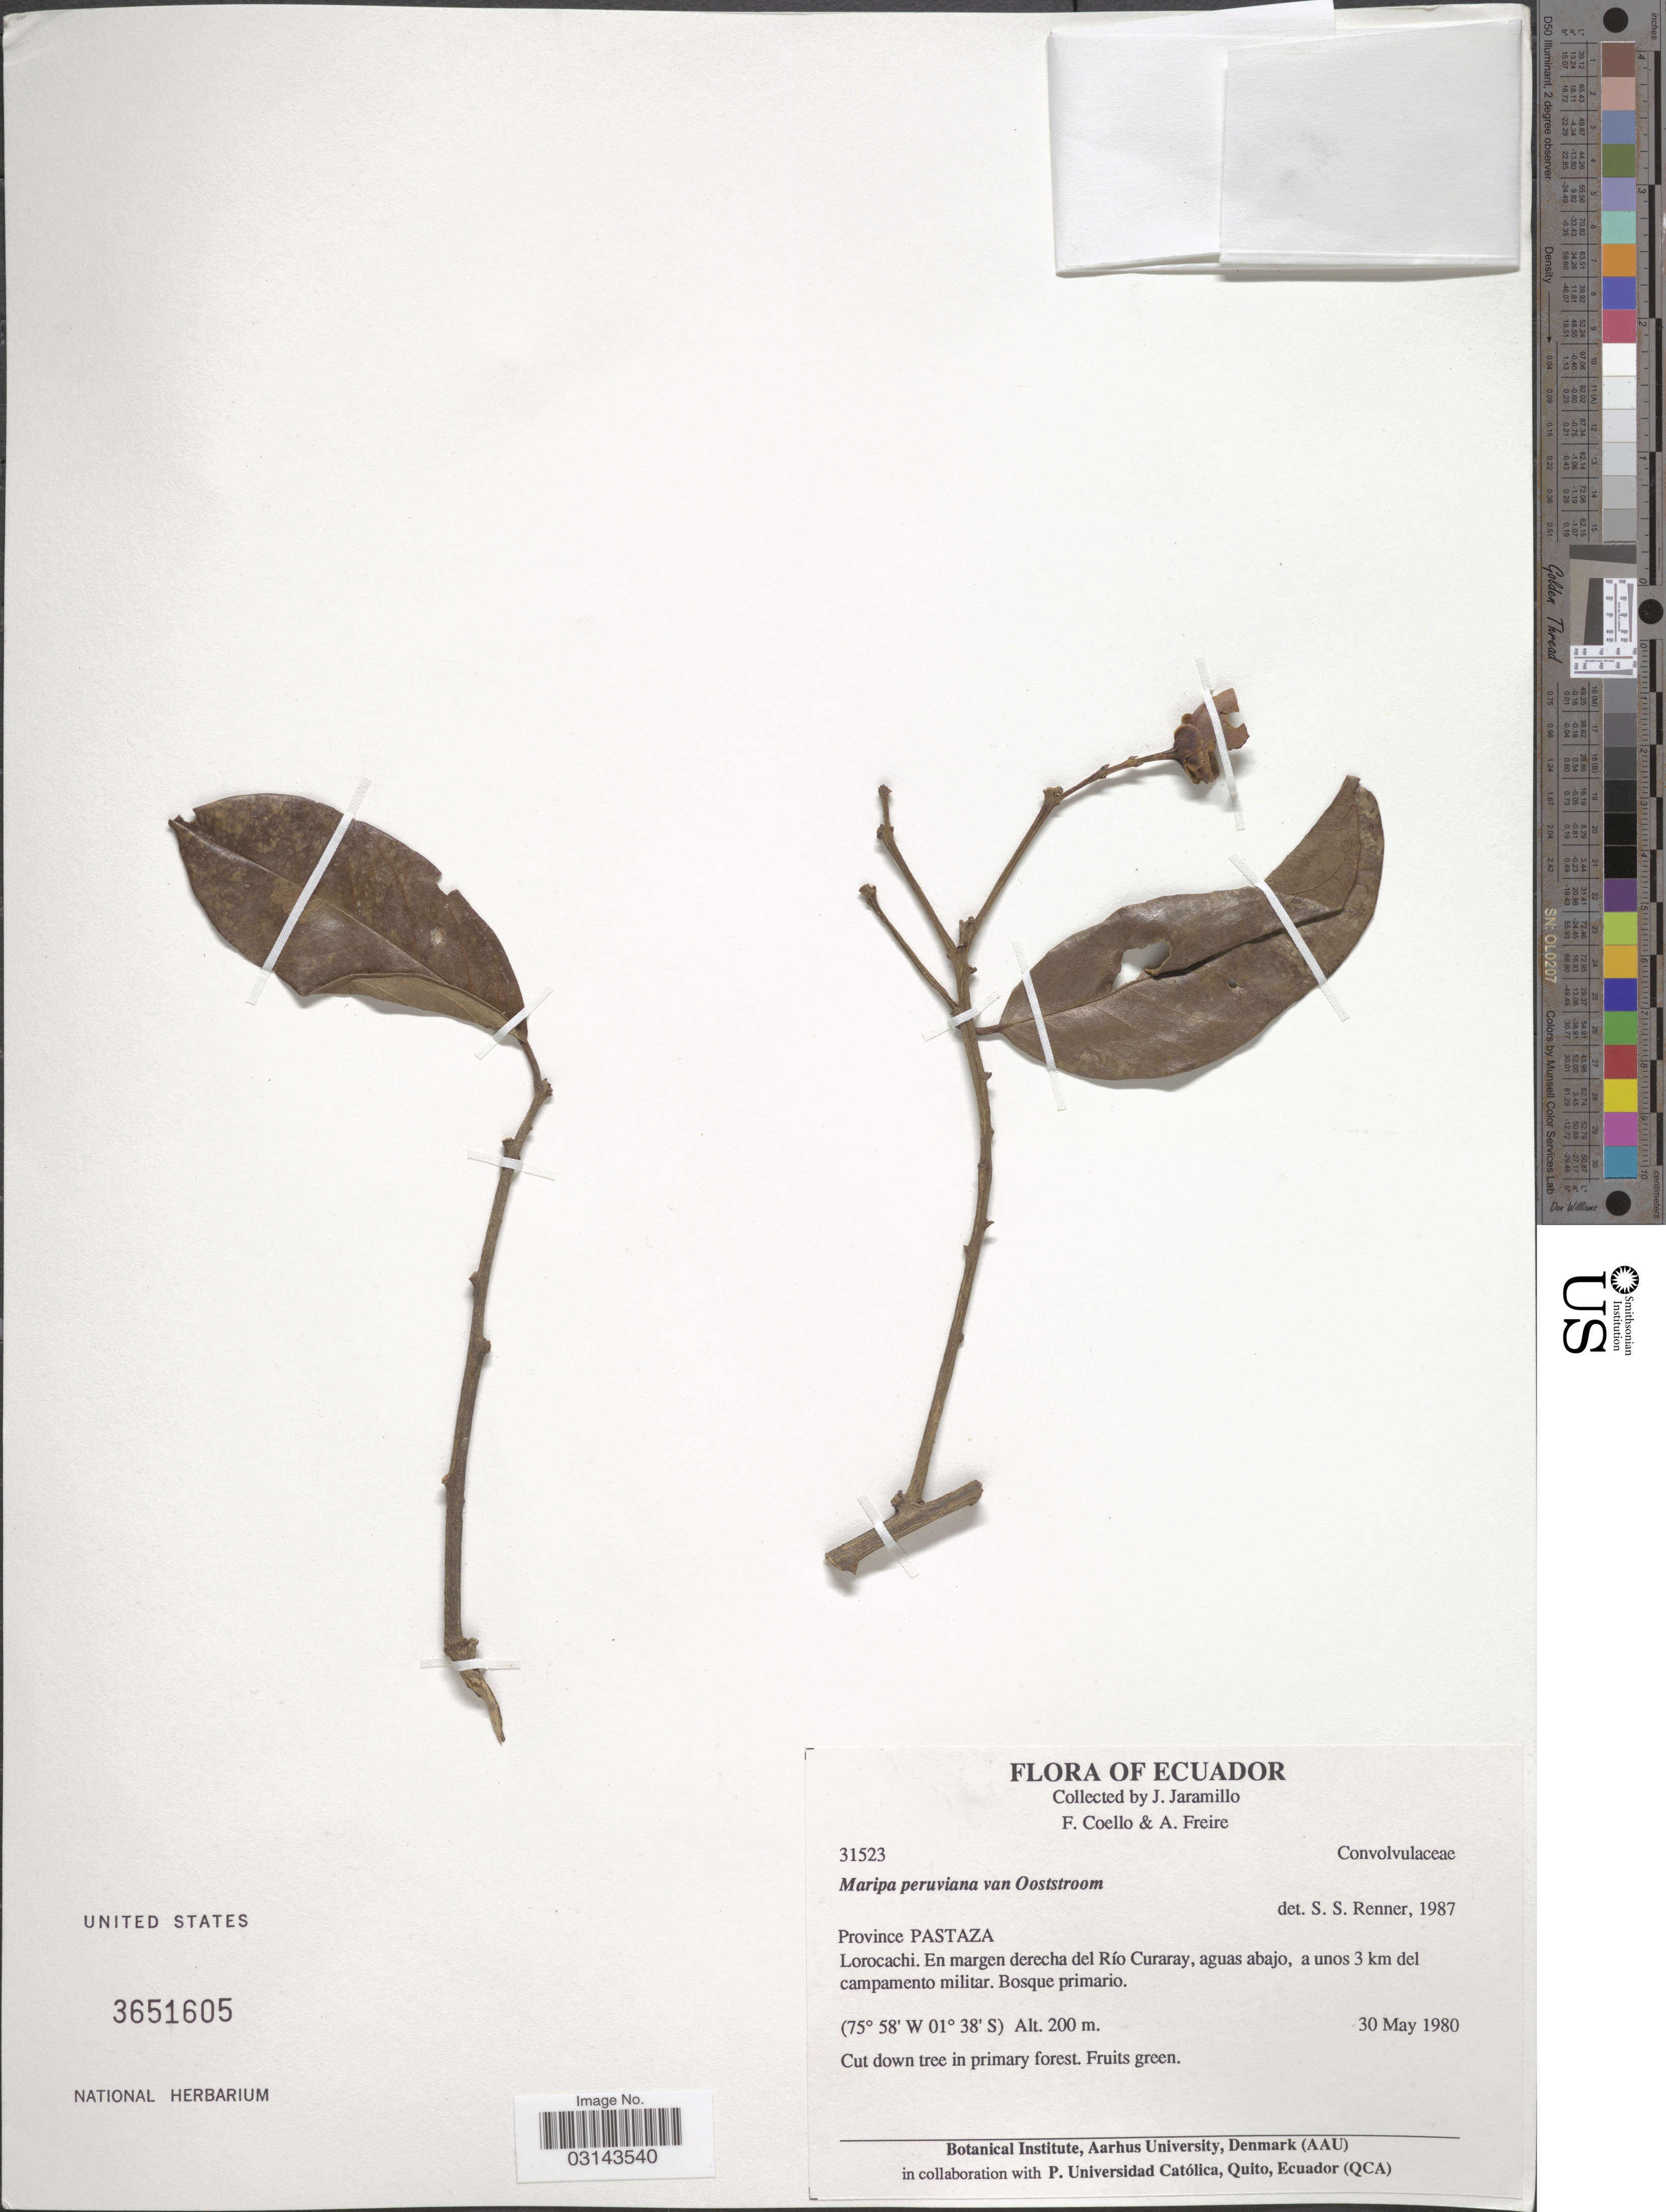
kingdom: Plantae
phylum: Tracheophyta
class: Magnoliopsida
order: Solanales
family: Convolvulaceae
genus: Maripa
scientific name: Maripa peruviana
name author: Ooststr.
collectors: J. Jaramillo, F. Coello & A. Freire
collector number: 31523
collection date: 1980-05-30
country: Ecuador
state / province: Pastaza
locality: Lorocachi. En margen derecha del Río Curaray, aguas abajo, a unos 3 km del campamento militar.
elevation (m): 200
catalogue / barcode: US 3651605